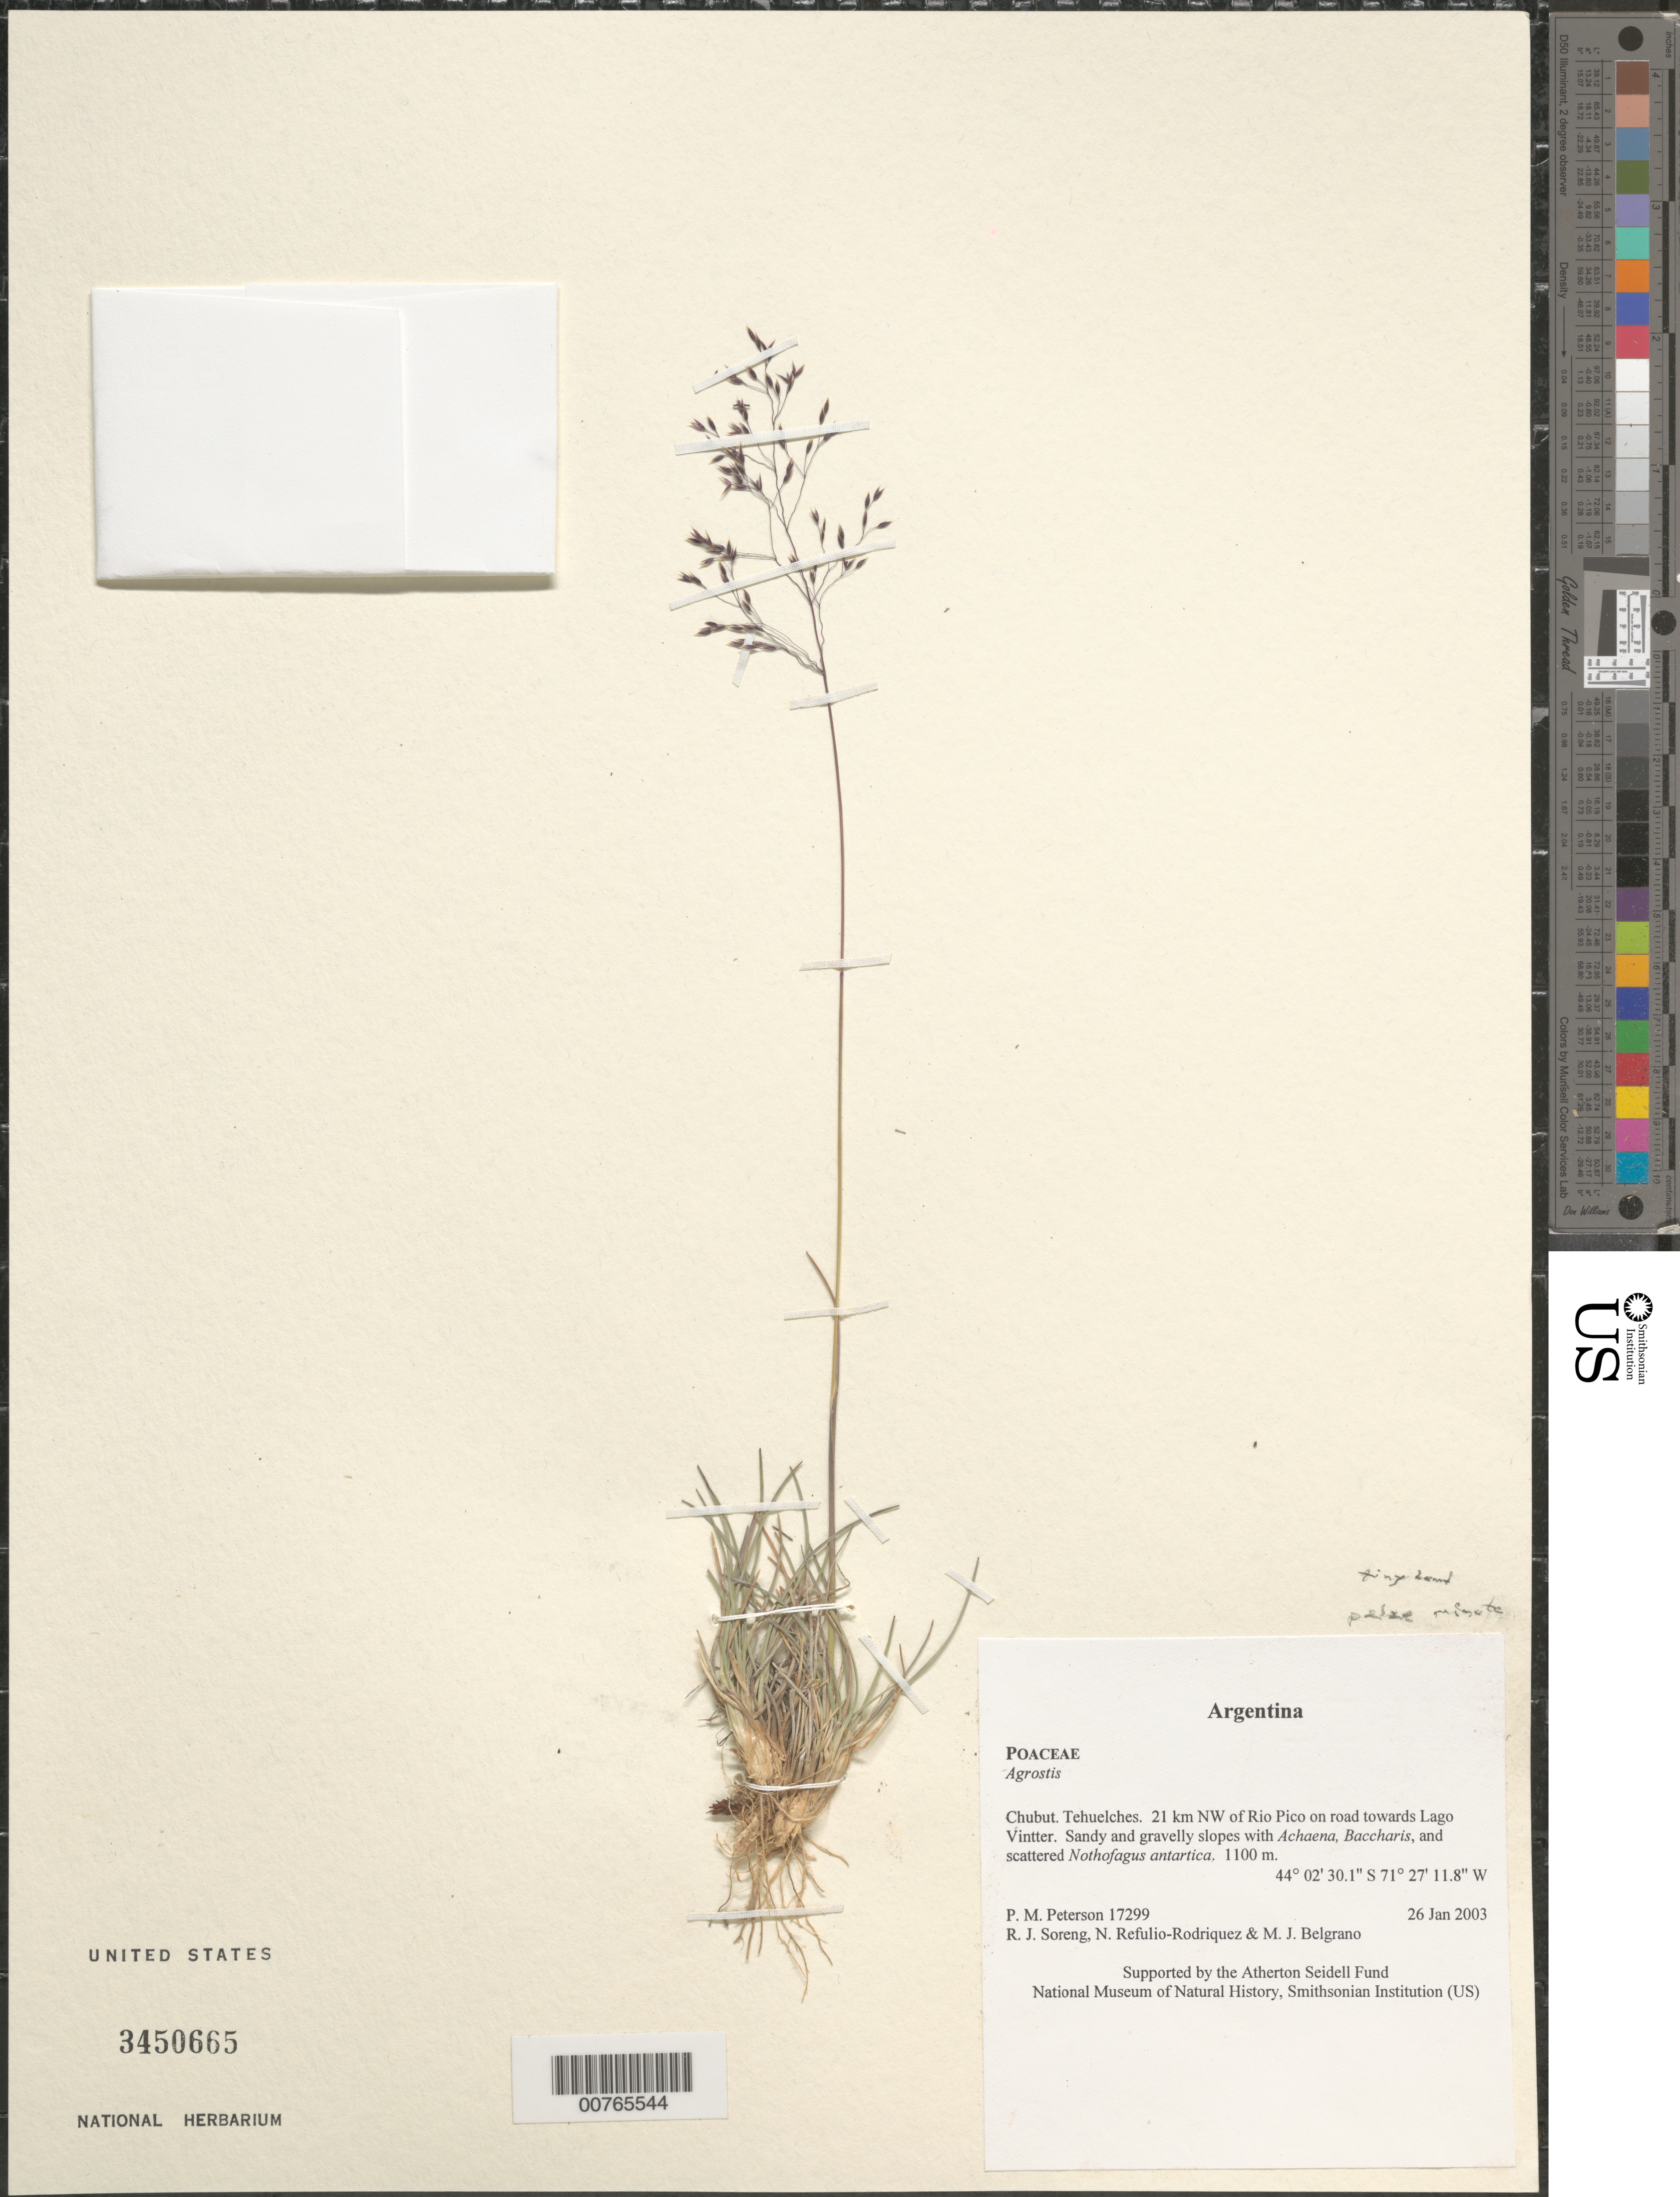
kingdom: Plantae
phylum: Tracheophyta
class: Liliopsida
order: Poales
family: Poaceae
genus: Agrostis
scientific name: Agrostis sp.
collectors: P. M. Peterson, R. J. Soreng, N. Refulio-Rodríguez & M. Belgrano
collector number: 17299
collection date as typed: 26 Jan 2003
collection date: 2003-01-26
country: Argentina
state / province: Chubut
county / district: Tehuelches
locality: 21 km NW of Rio Pico on road towards Lago Vintter. Sandy and gravelly slopes with Achaena, Baccharis, and scattered Nothofagus antartica.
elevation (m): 1100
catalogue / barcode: US 3450665